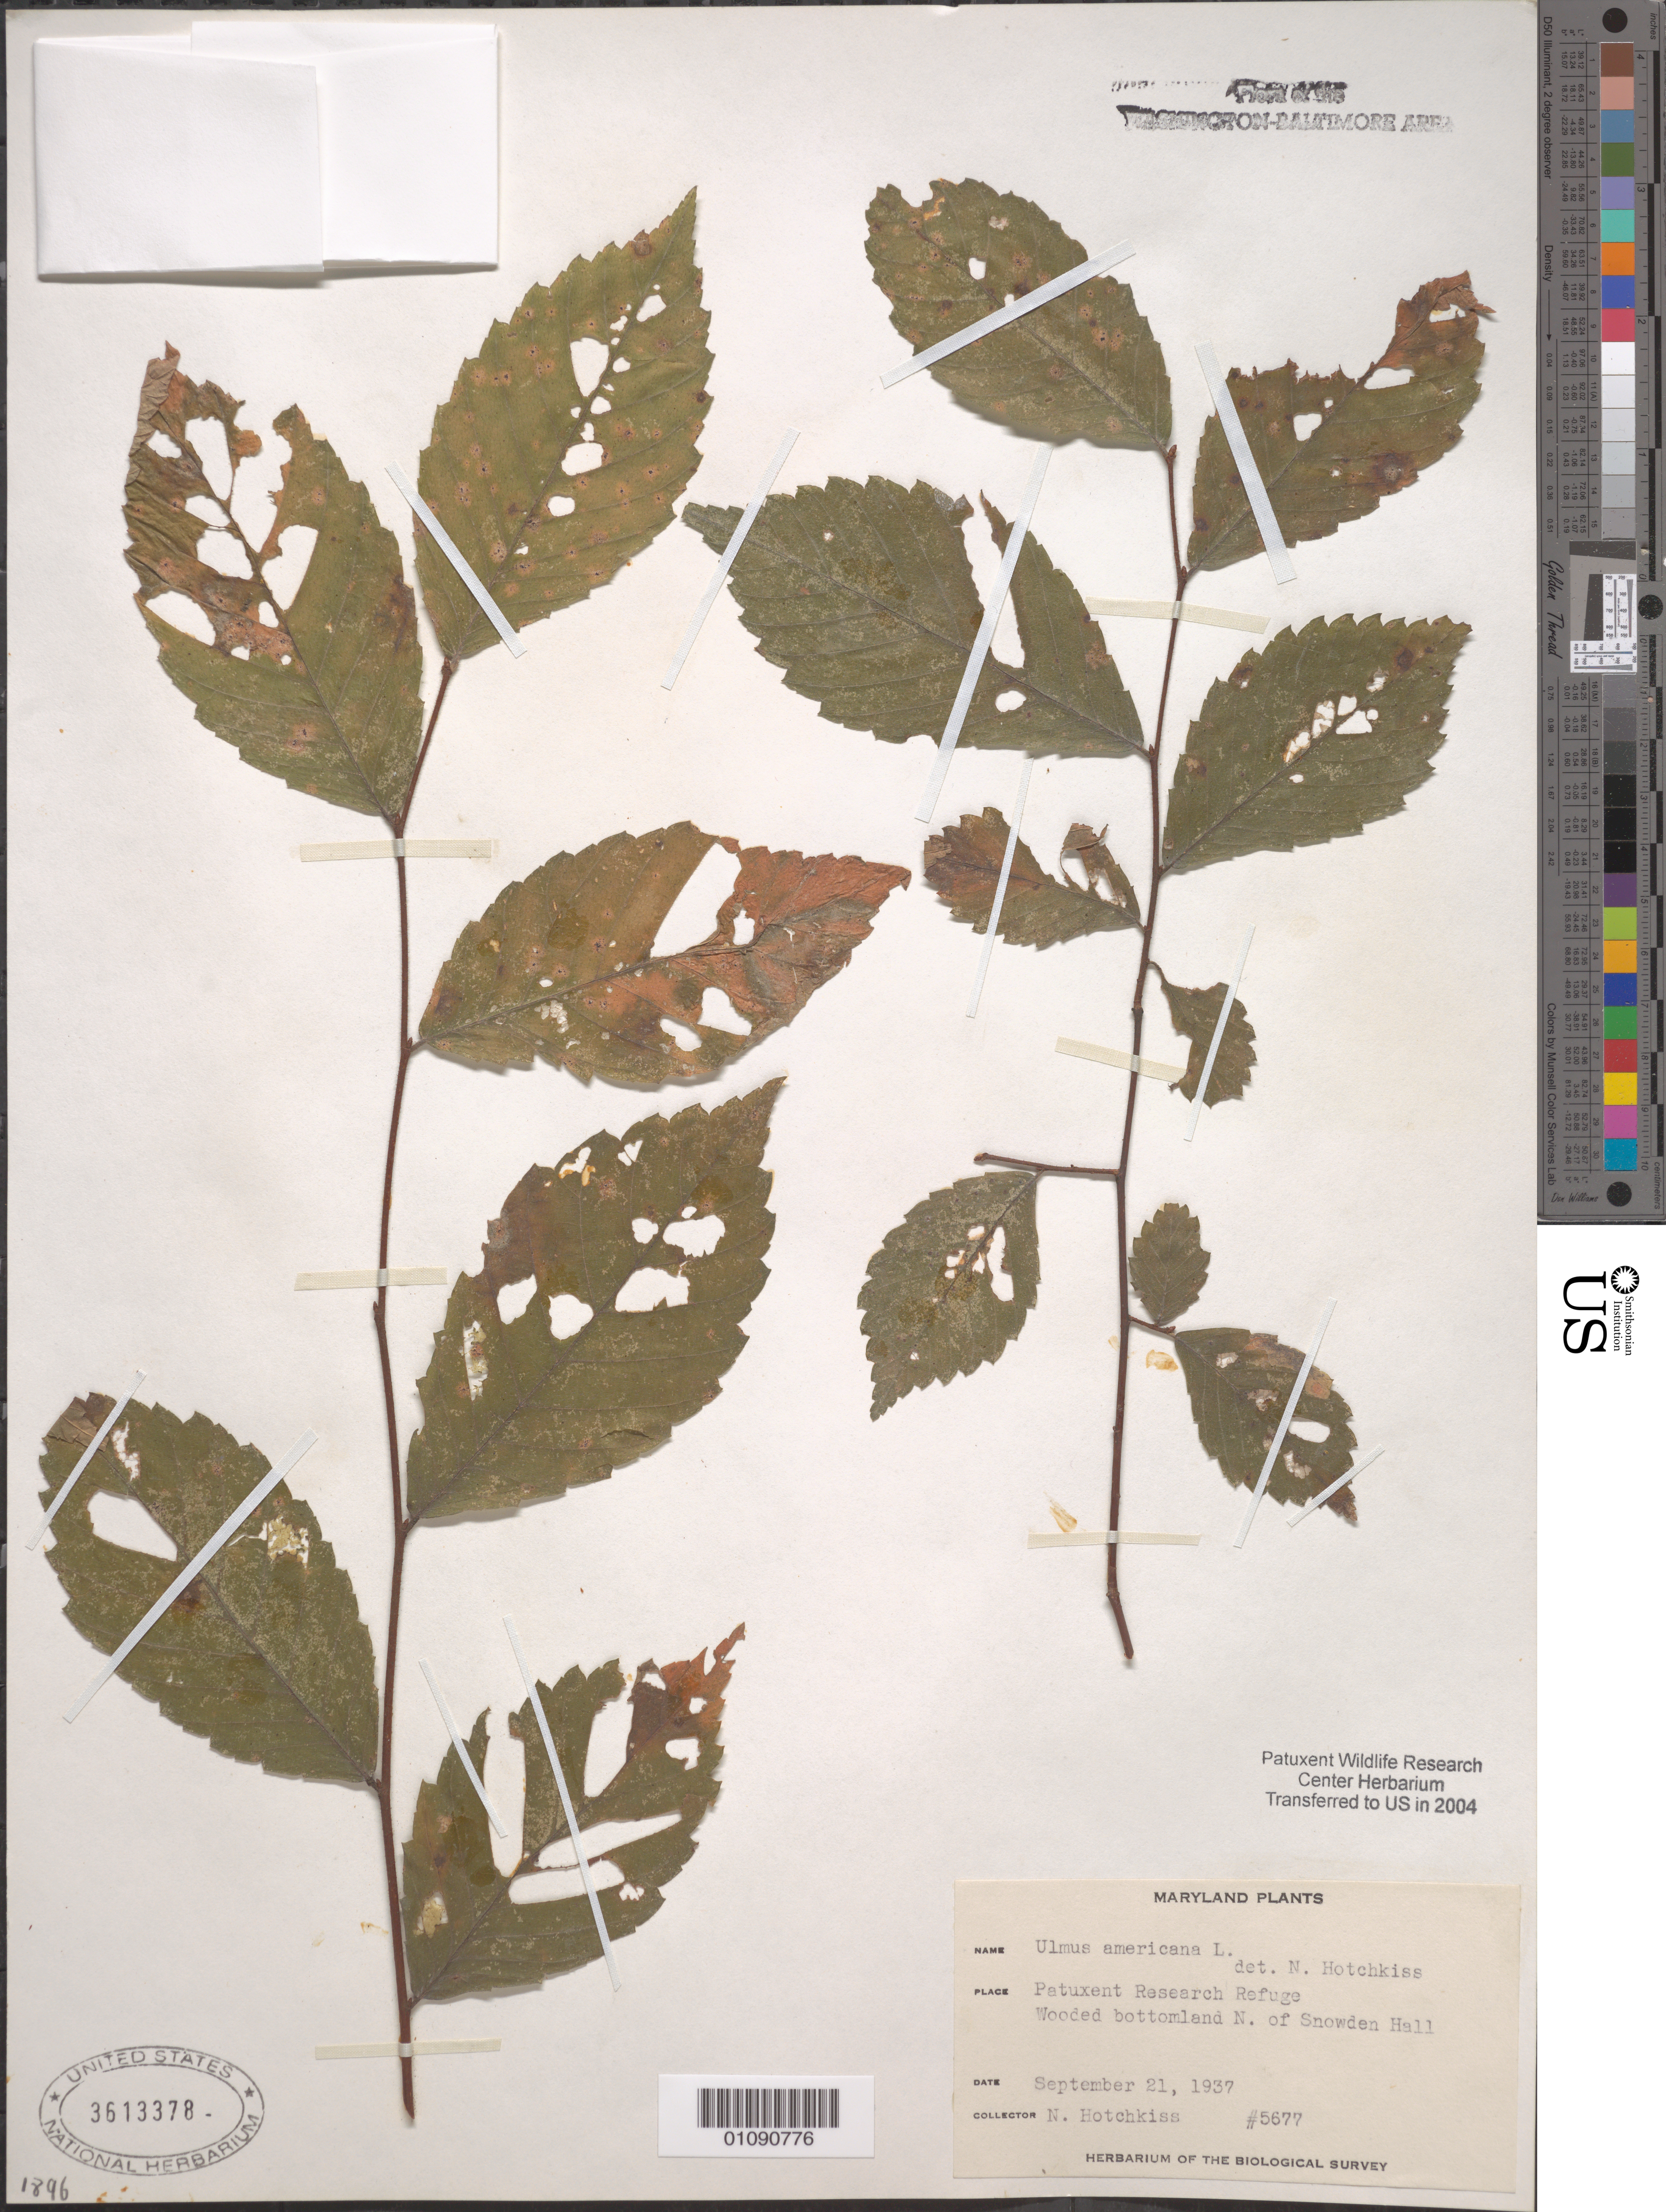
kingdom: Plantae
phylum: Tracheophyta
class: Magnoliopsida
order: Rosales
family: Ulmaceae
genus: Ulmus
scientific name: Ulmus americana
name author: L.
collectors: N. Hotchkiss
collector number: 5677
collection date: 1937-09-21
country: United States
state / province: Maryland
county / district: Prince George's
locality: Patuxent Wildlife Refuge, N. of Snowden Hall.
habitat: Wooded bottomland.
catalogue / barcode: US 3613378